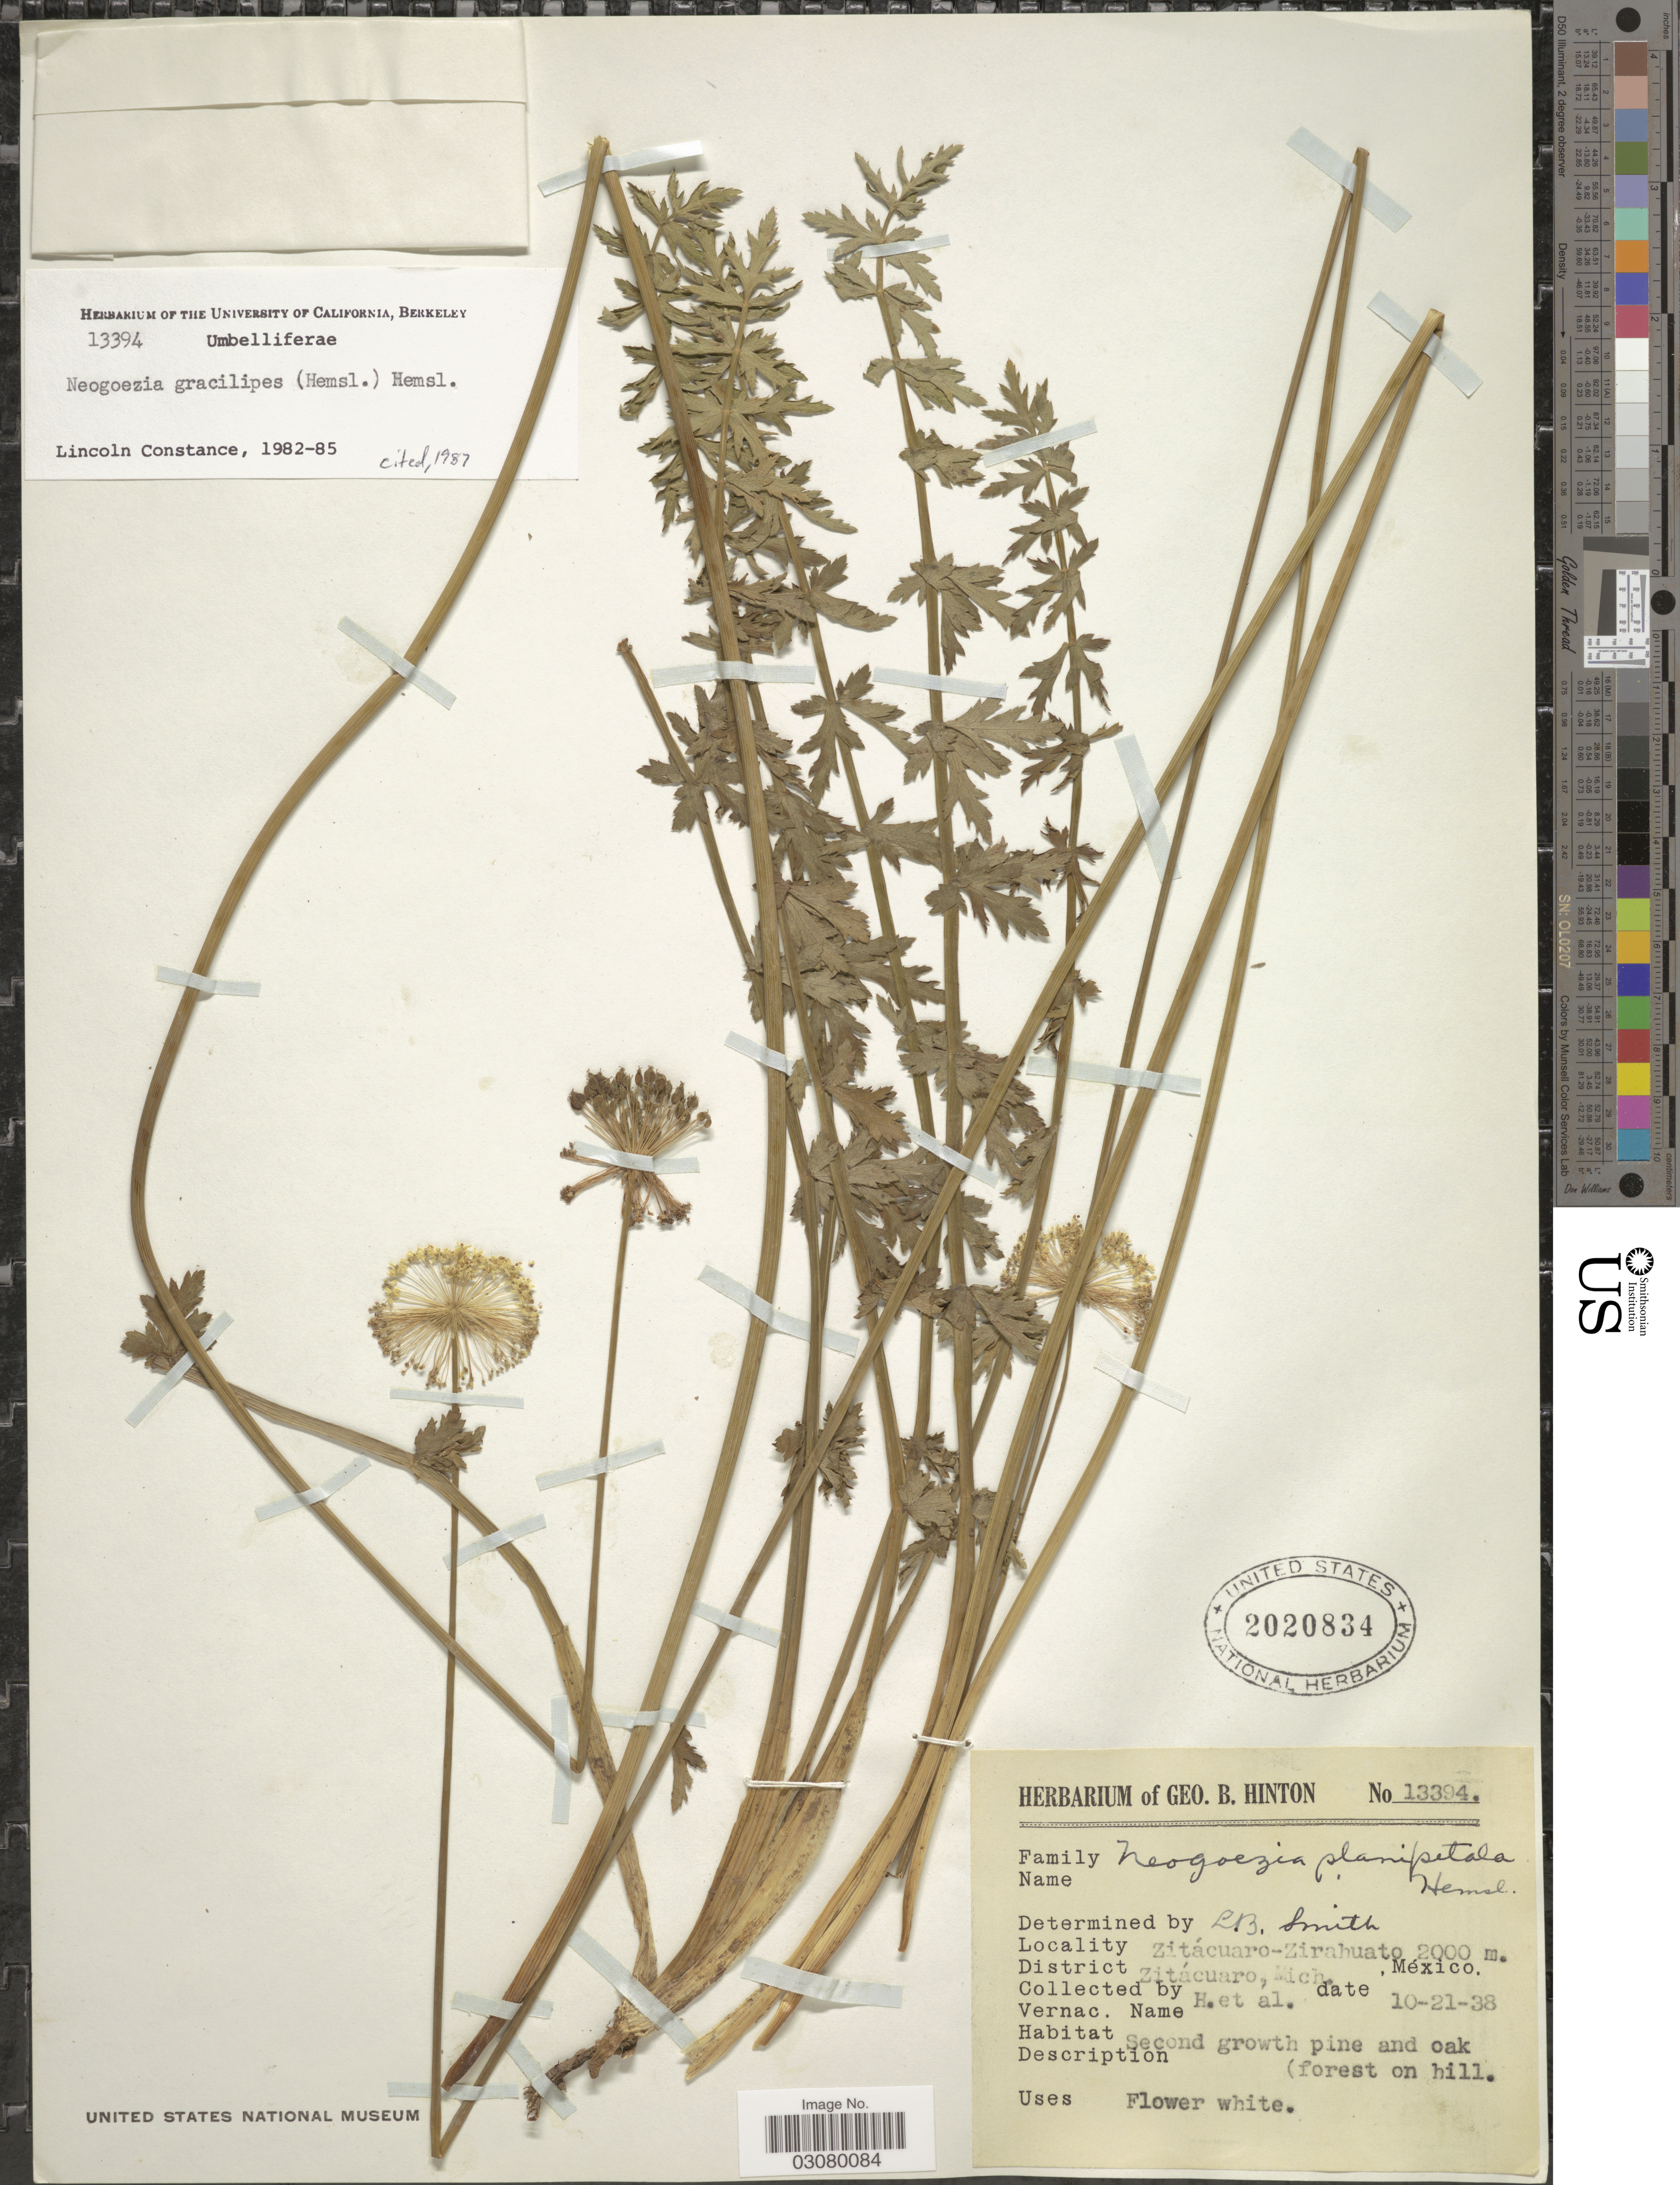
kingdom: Plantae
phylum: Tracheophyta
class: Magnoliopsida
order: Apiales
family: Apiaceae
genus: Neogoezia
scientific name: Neogoezia gracilipes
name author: (Hemsl.) Hemsl.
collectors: G. B. Hinton & et al.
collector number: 13394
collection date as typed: Transcribed d/m/y: 21/10/38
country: Mexico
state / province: Michoacán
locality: Zitácuaro-Zirahuato. District Zitácuaro.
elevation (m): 2000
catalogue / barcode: US 2020834